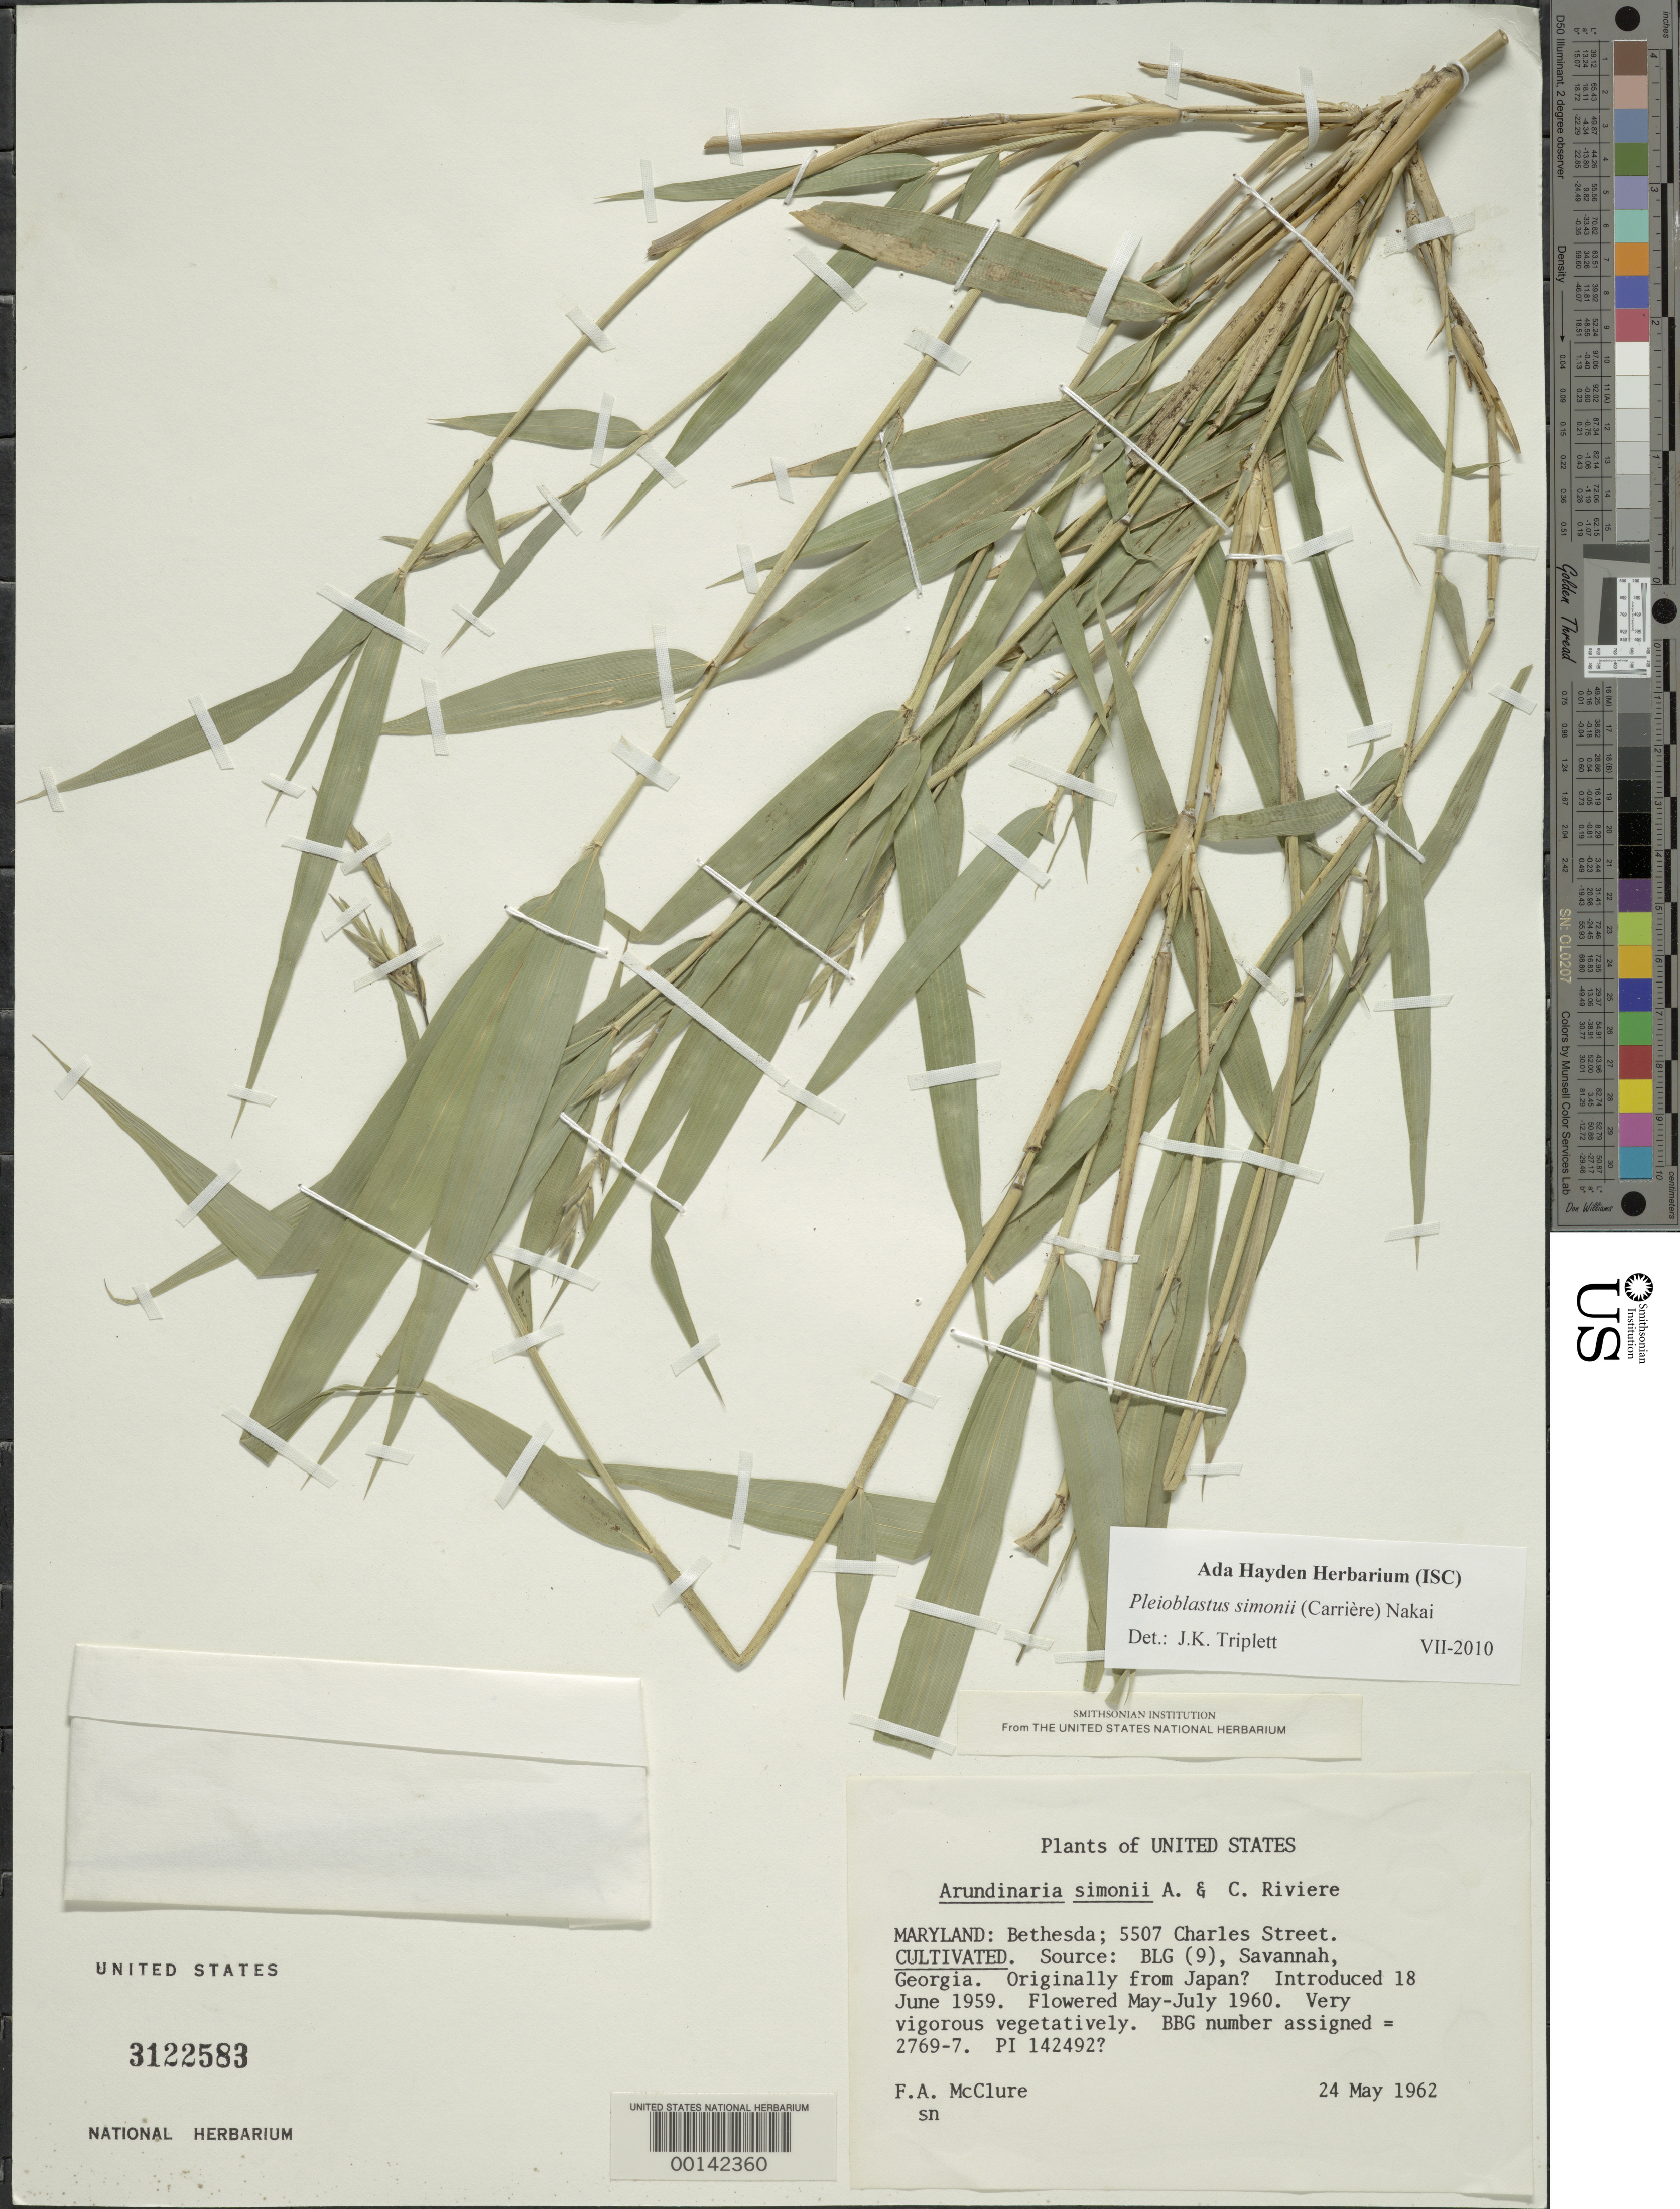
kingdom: Plantae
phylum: Tracheophyta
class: Liliopsida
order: Poales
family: Poaceae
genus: Pleioblastus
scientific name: Pleioblastus simonii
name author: (Carrière) Nakai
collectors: F. A. McClure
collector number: BBG 2769-7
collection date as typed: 24 May 1962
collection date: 1962-05-24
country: United States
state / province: Maryland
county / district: Montgomery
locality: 5507 Charles Street, Bethesda (McClure's Garden)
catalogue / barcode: US 3122583